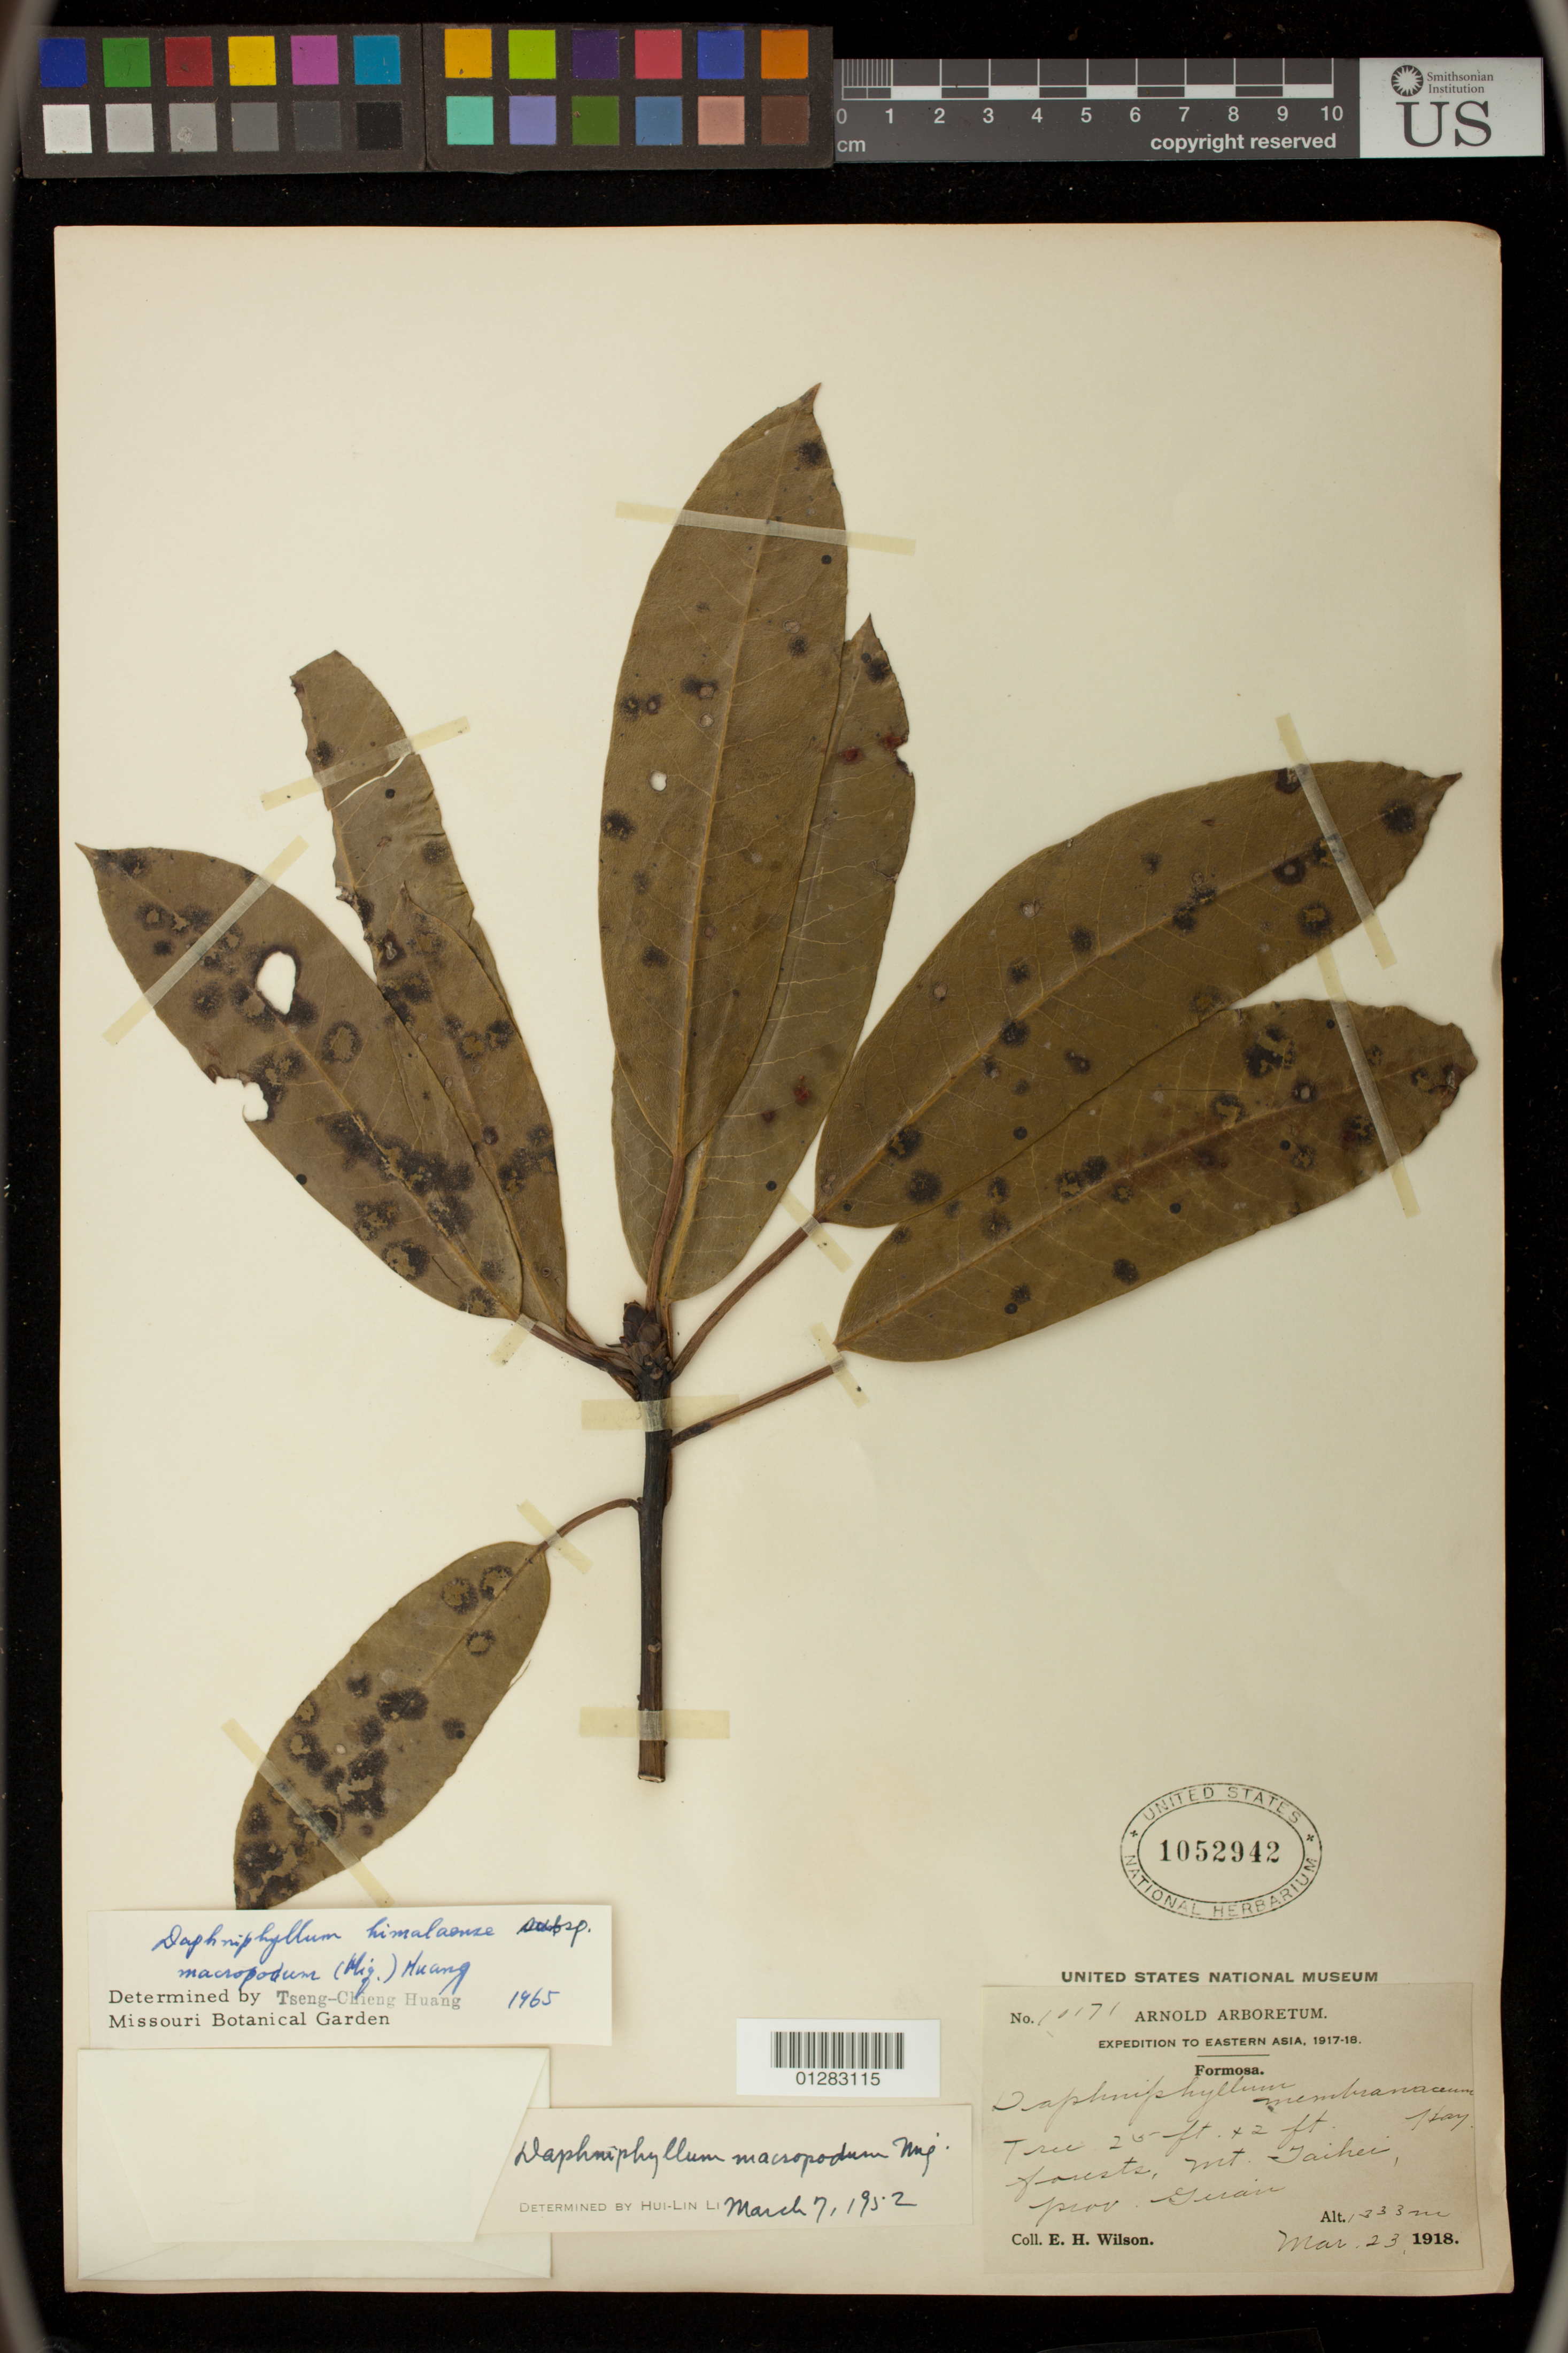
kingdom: Plantae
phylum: Tracheophyta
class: Magnoliopsida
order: Saxifragales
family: Daphniphyllaceae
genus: Daphniphyllum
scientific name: Daphniphyllum himalayense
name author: (Benth.) Müll. Arg.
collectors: C. Wilson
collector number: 10171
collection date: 1918-03-23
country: Taiwan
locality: Mt. Taihei, prov. Girair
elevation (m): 406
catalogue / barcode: US 1052942